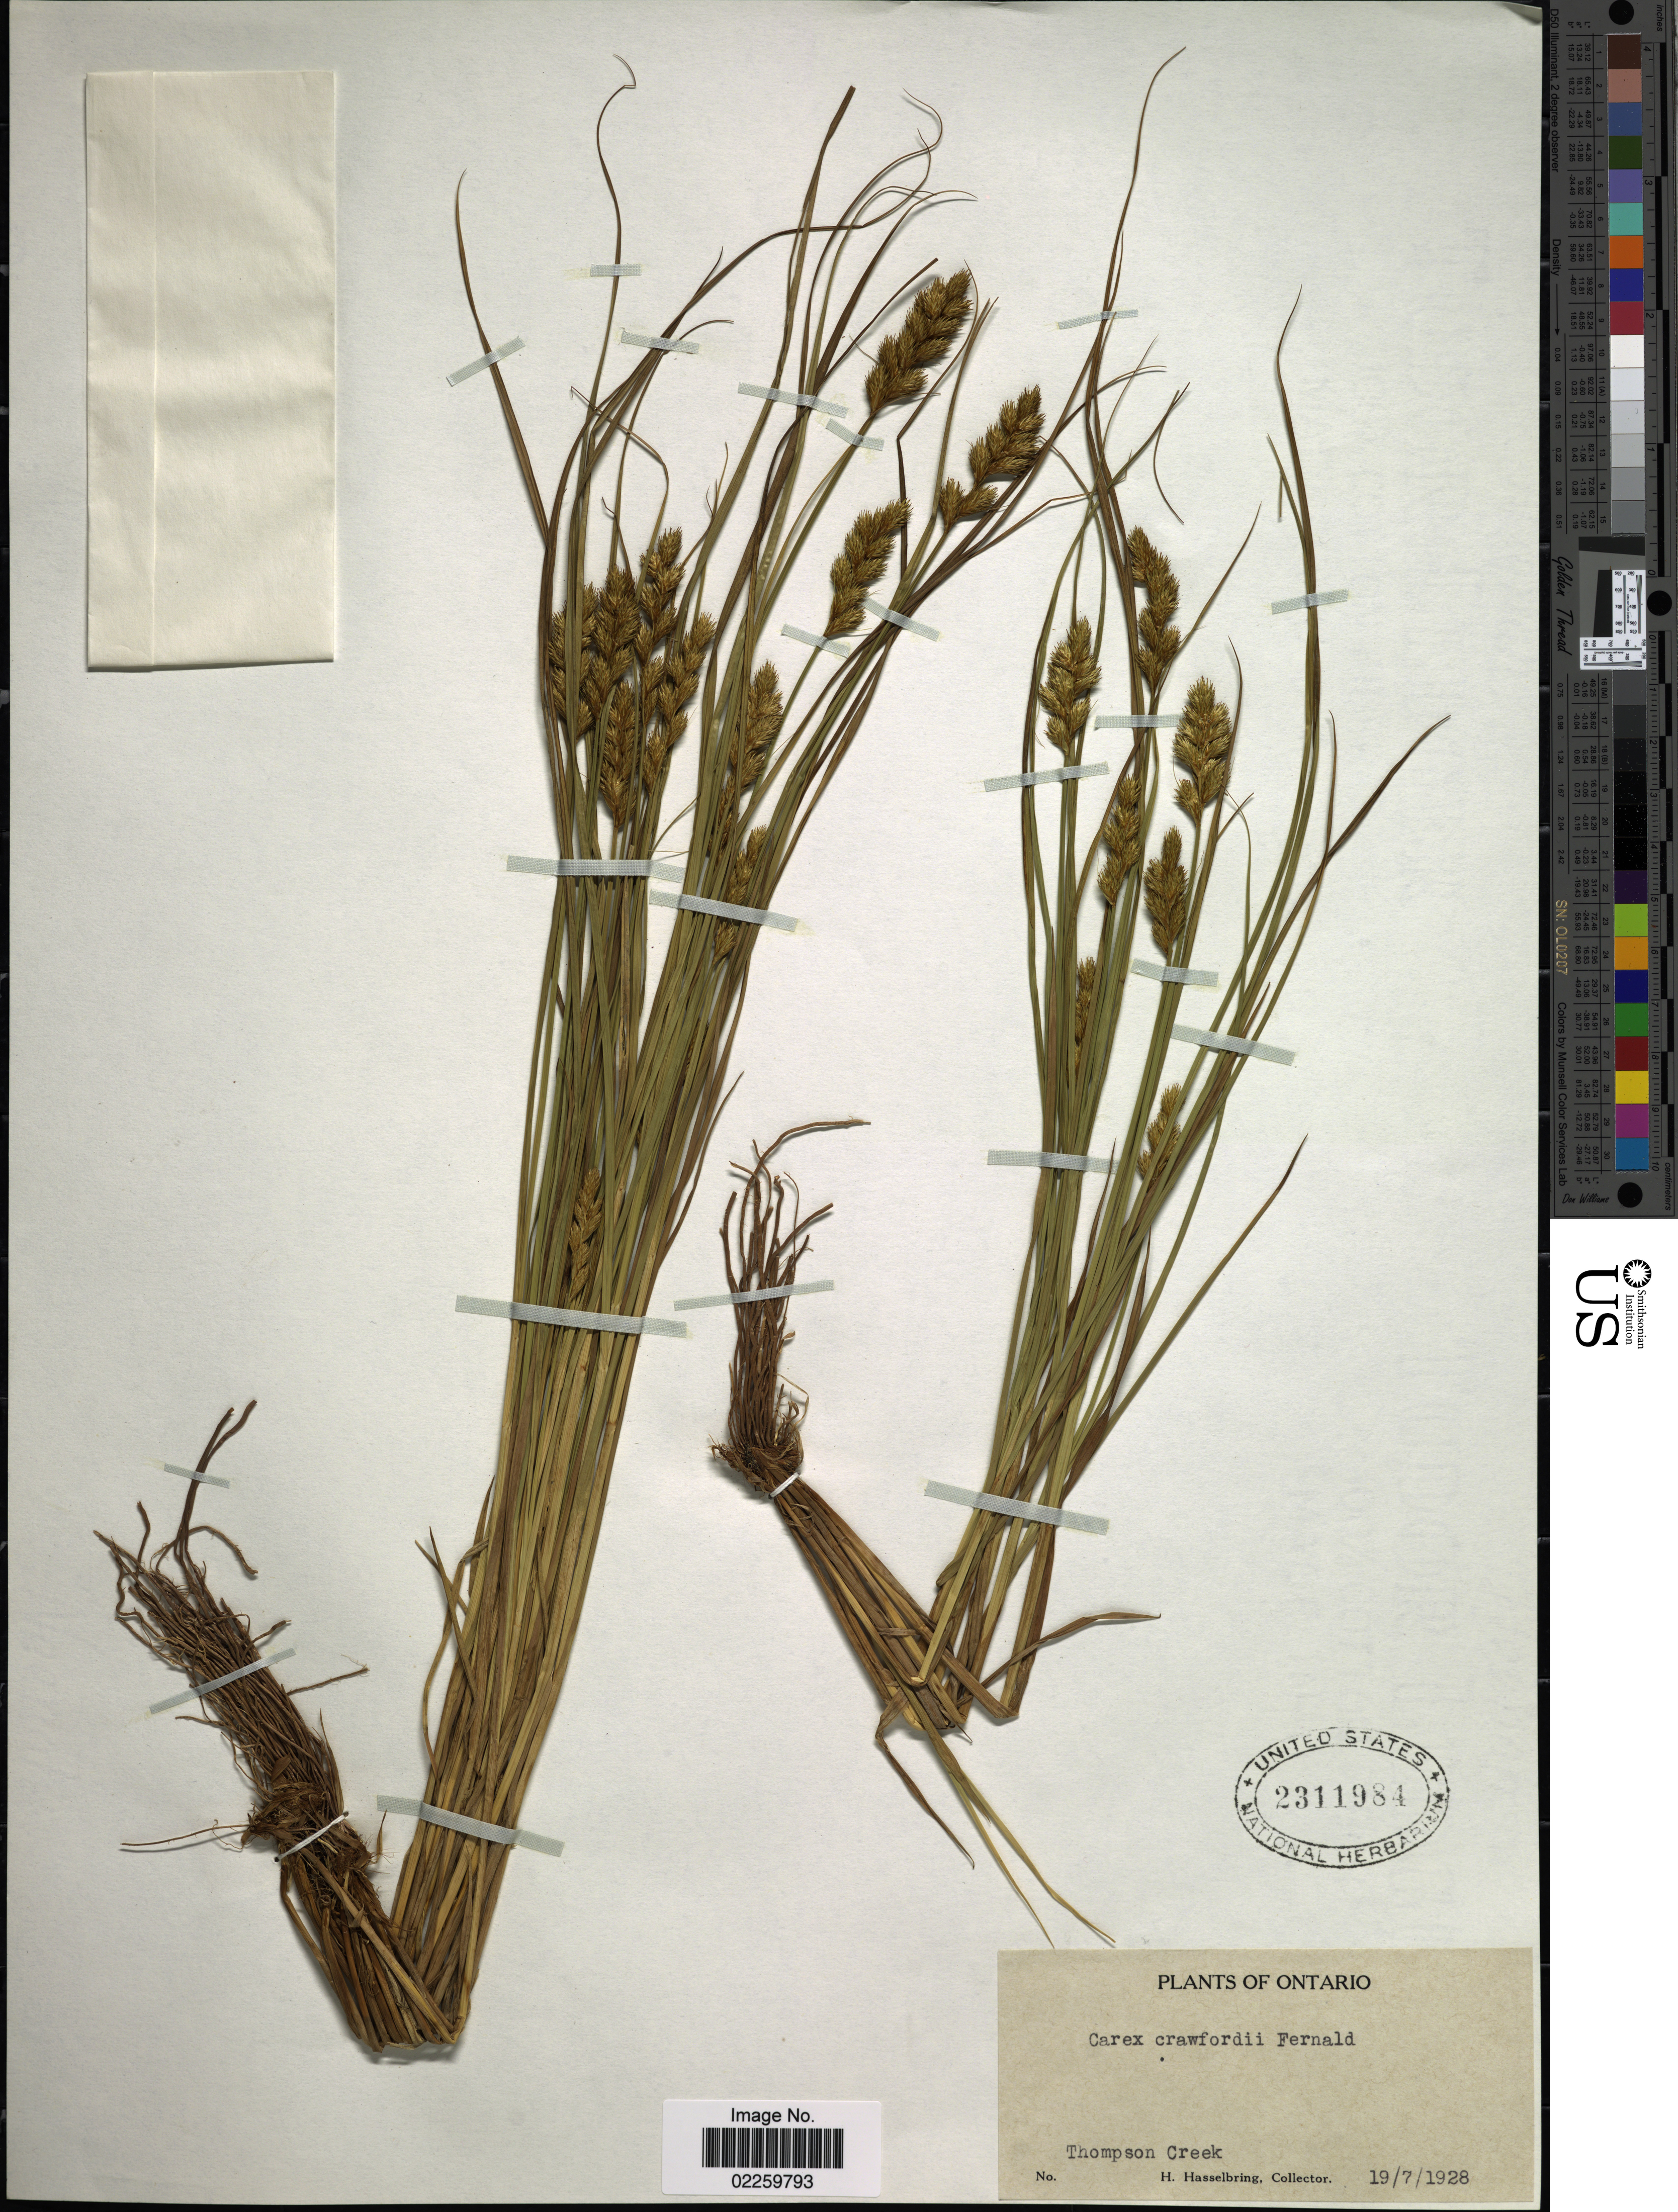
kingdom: Plantae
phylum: Tracheophyta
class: Liliopsida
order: Poales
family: Cyperaceae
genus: Carex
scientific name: Carex crawfordii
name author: Fernald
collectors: H. Hasselbring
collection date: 1928-07-19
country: Canada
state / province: Ontario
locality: Thompson Creek.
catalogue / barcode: US 2311984